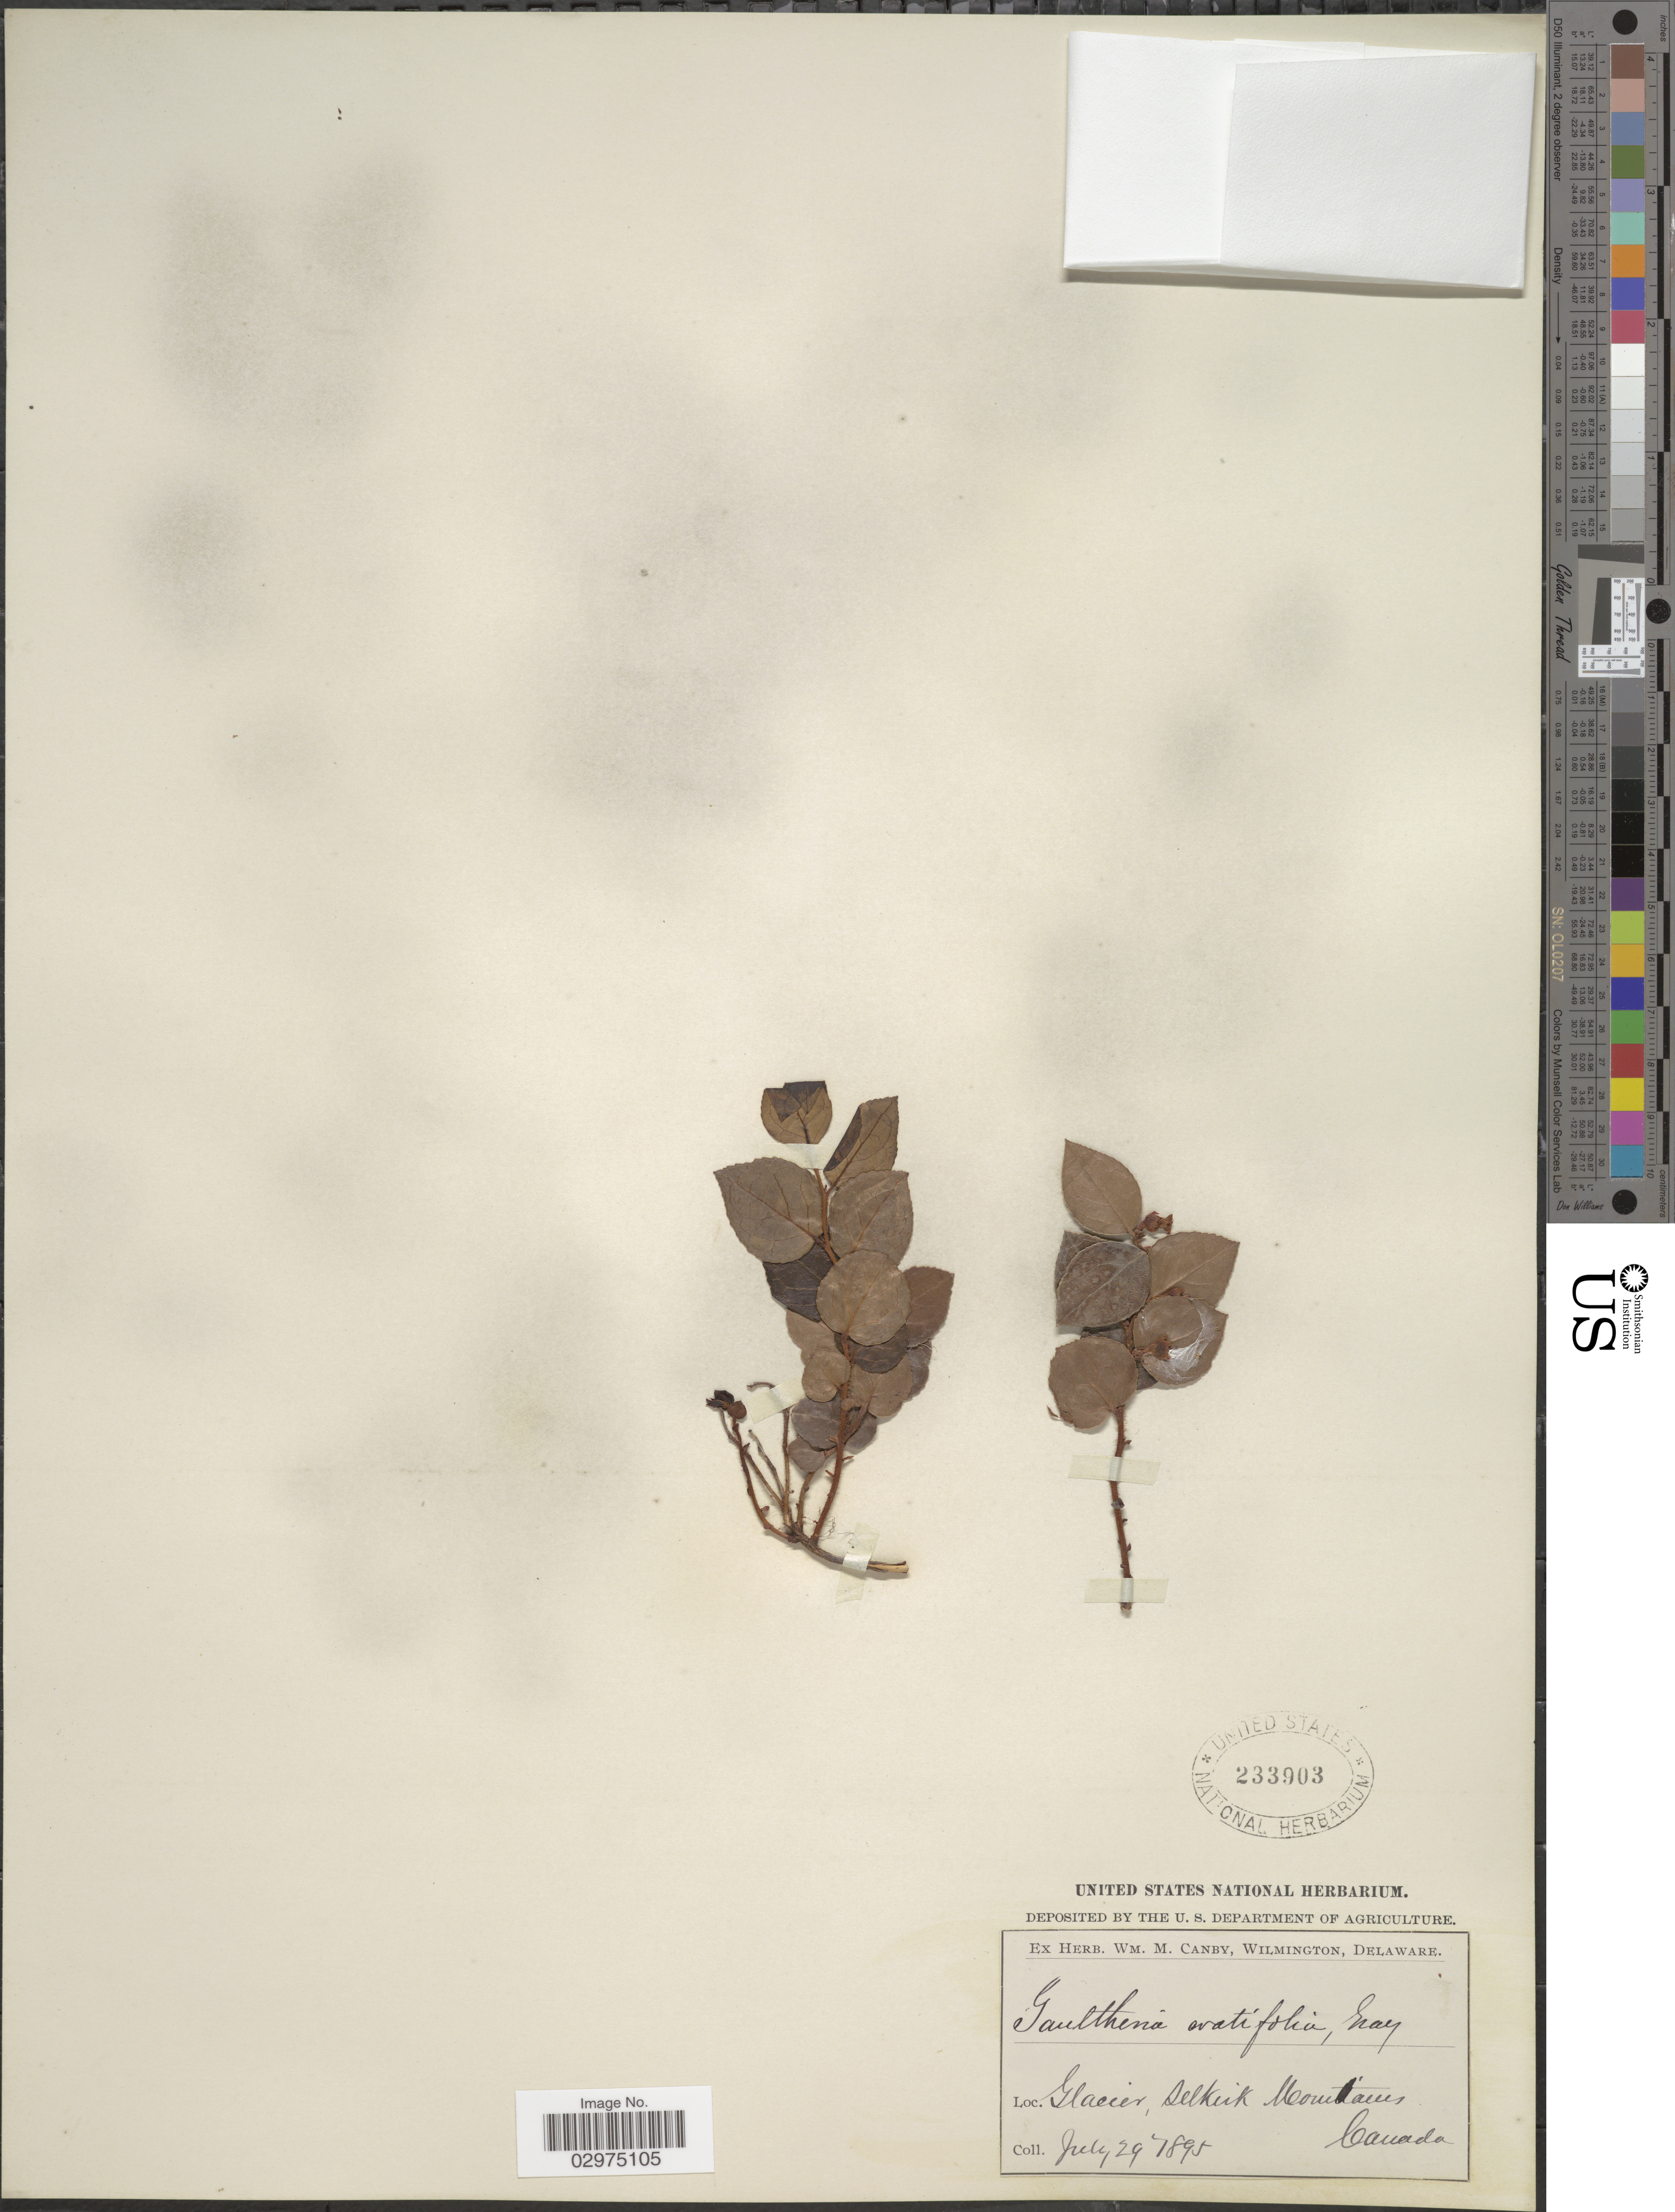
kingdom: Plantae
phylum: Tracheophyta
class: Magnoliopsida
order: Ericales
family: Ericaceae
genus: Gaultheria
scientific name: Gaultheria ovatifolia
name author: A. Gray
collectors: ex herb. W.M. Canby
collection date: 1895-07-29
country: Canada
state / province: British Columbia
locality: Glacier, Selkirk Mountains.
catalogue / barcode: US 233903